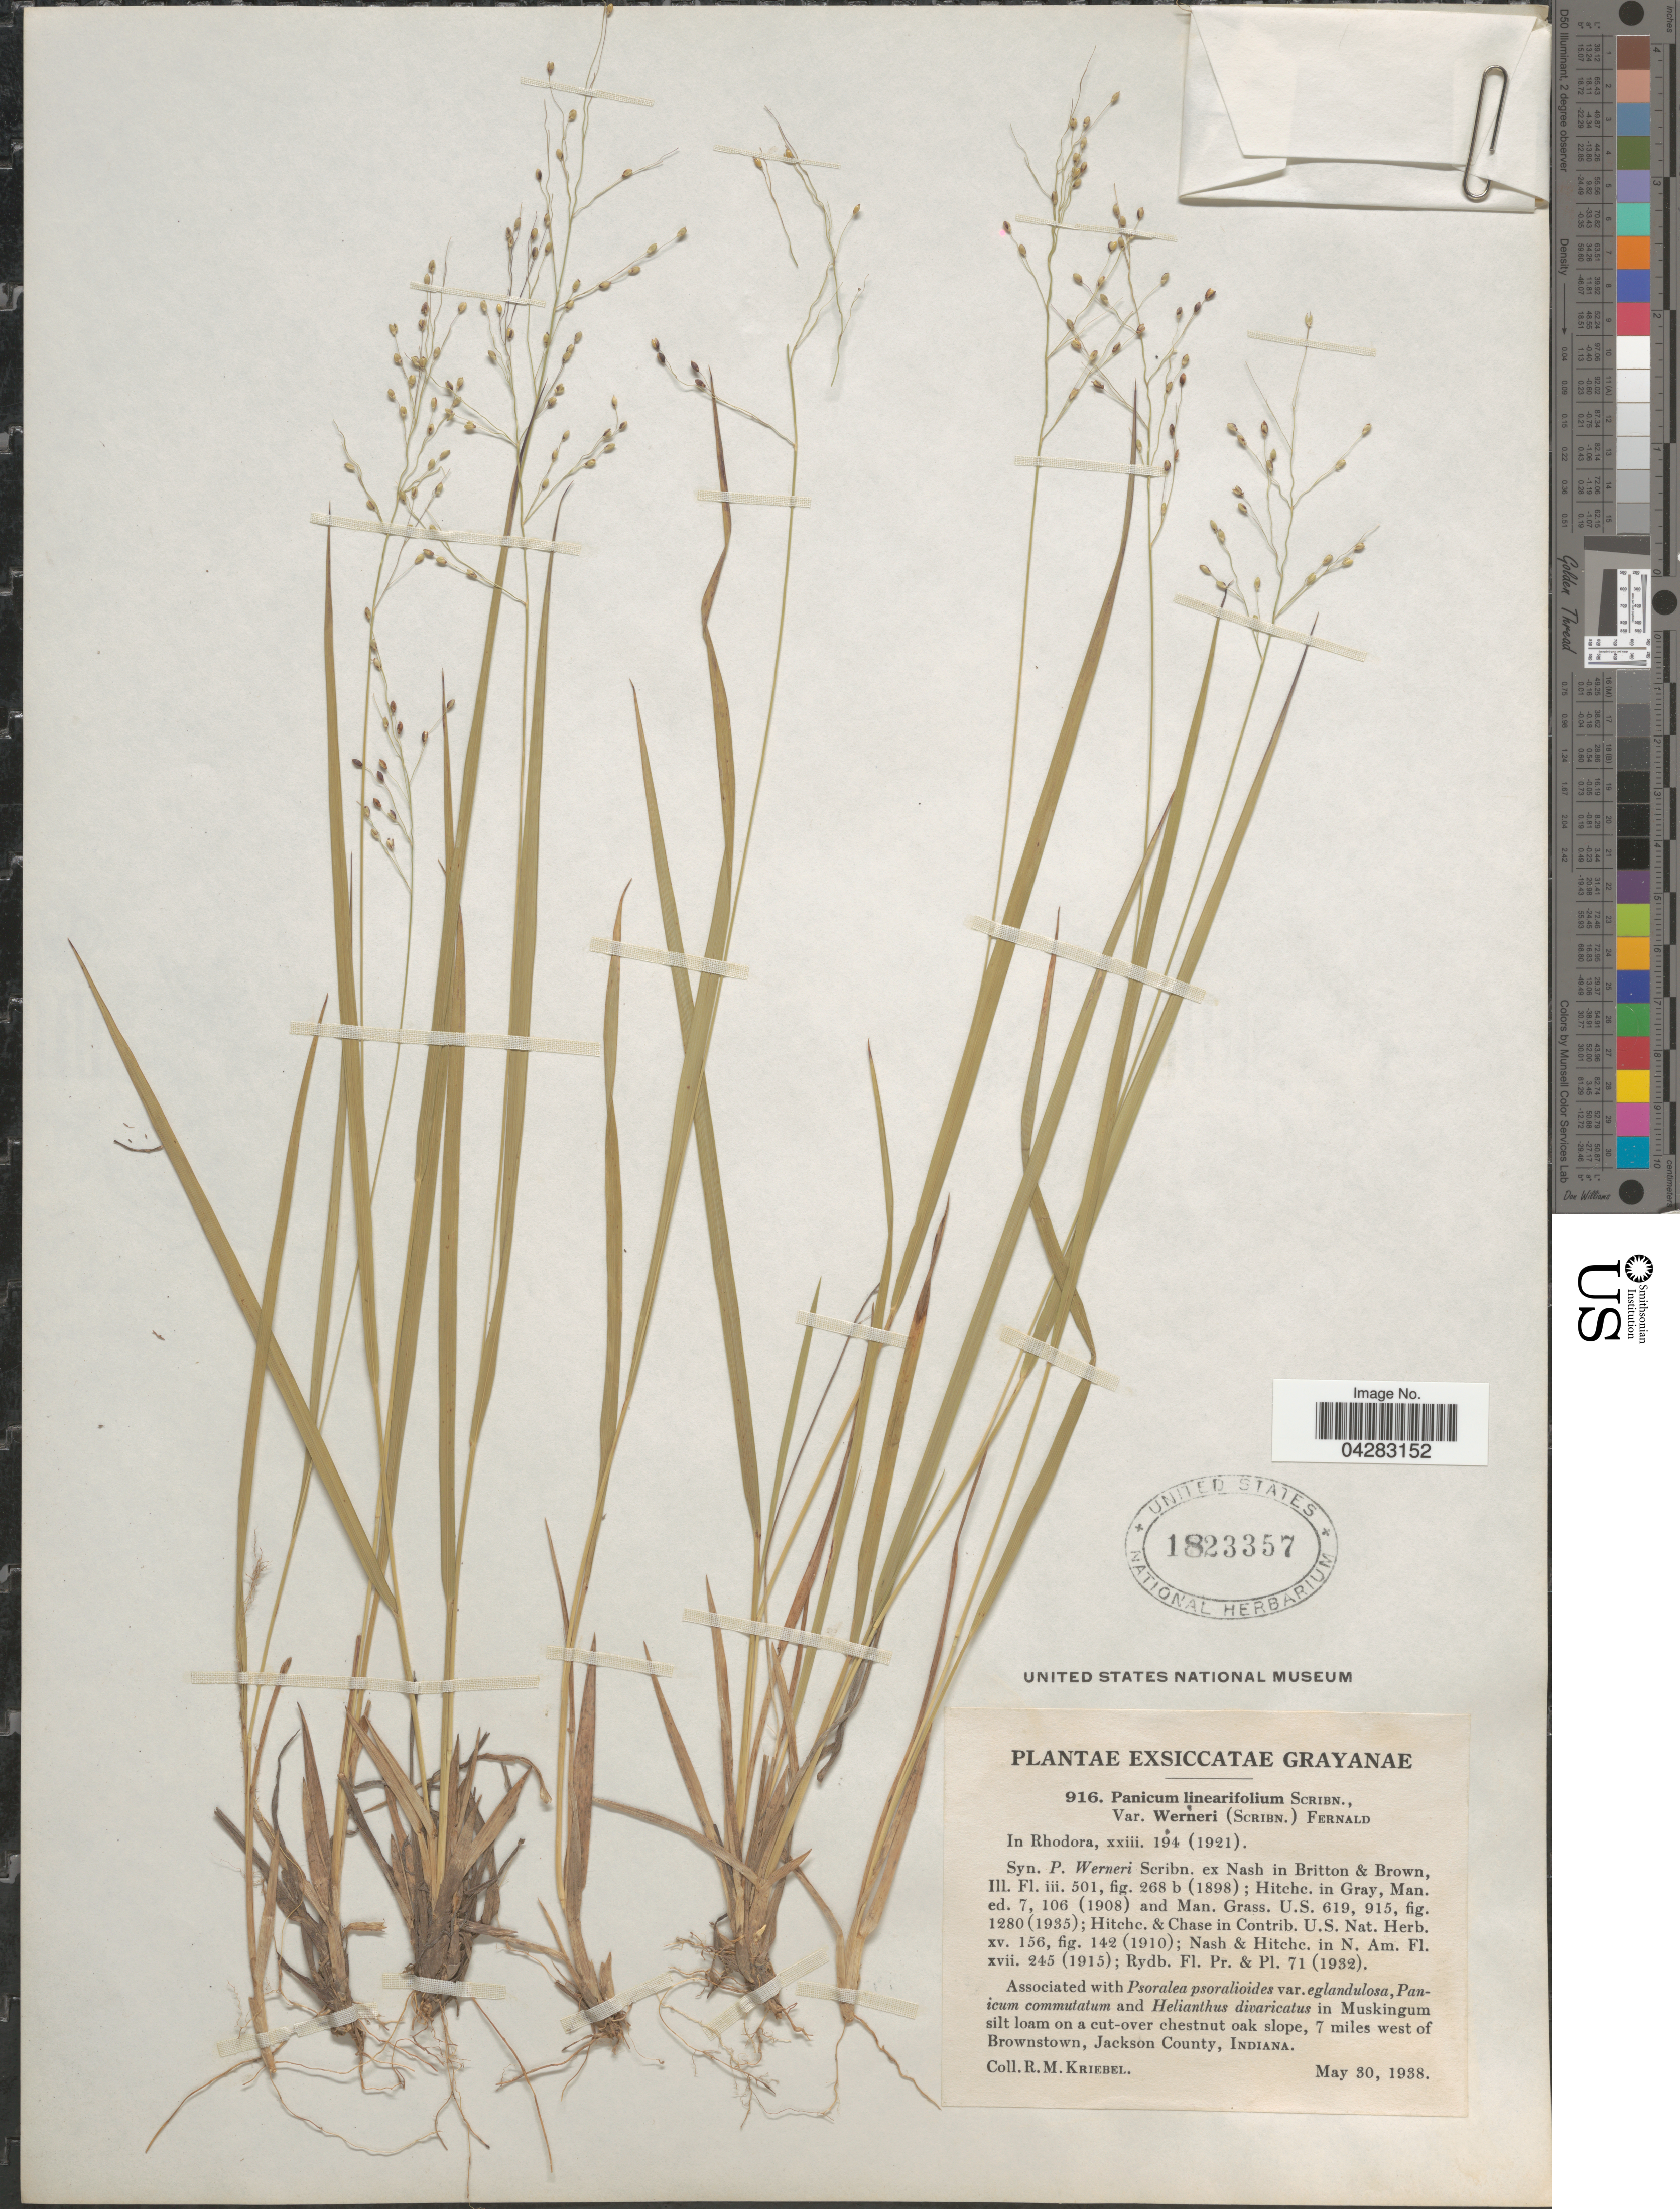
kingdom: Plantae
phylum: Tracheophyta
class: Liliopsida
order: Poales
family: Poaceae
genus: Dichanthelium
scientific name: Dichanthelium linearifolium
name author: (Scribn.) Gould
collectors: R. M. Kriebel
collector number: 916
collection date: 1938-05-30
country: United States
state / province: Indiana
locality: In Muskingum silt loam on a cut-over chestnut oak slope, 7 miles west of Brownstown, Jackson County.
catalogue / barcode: US 1823357